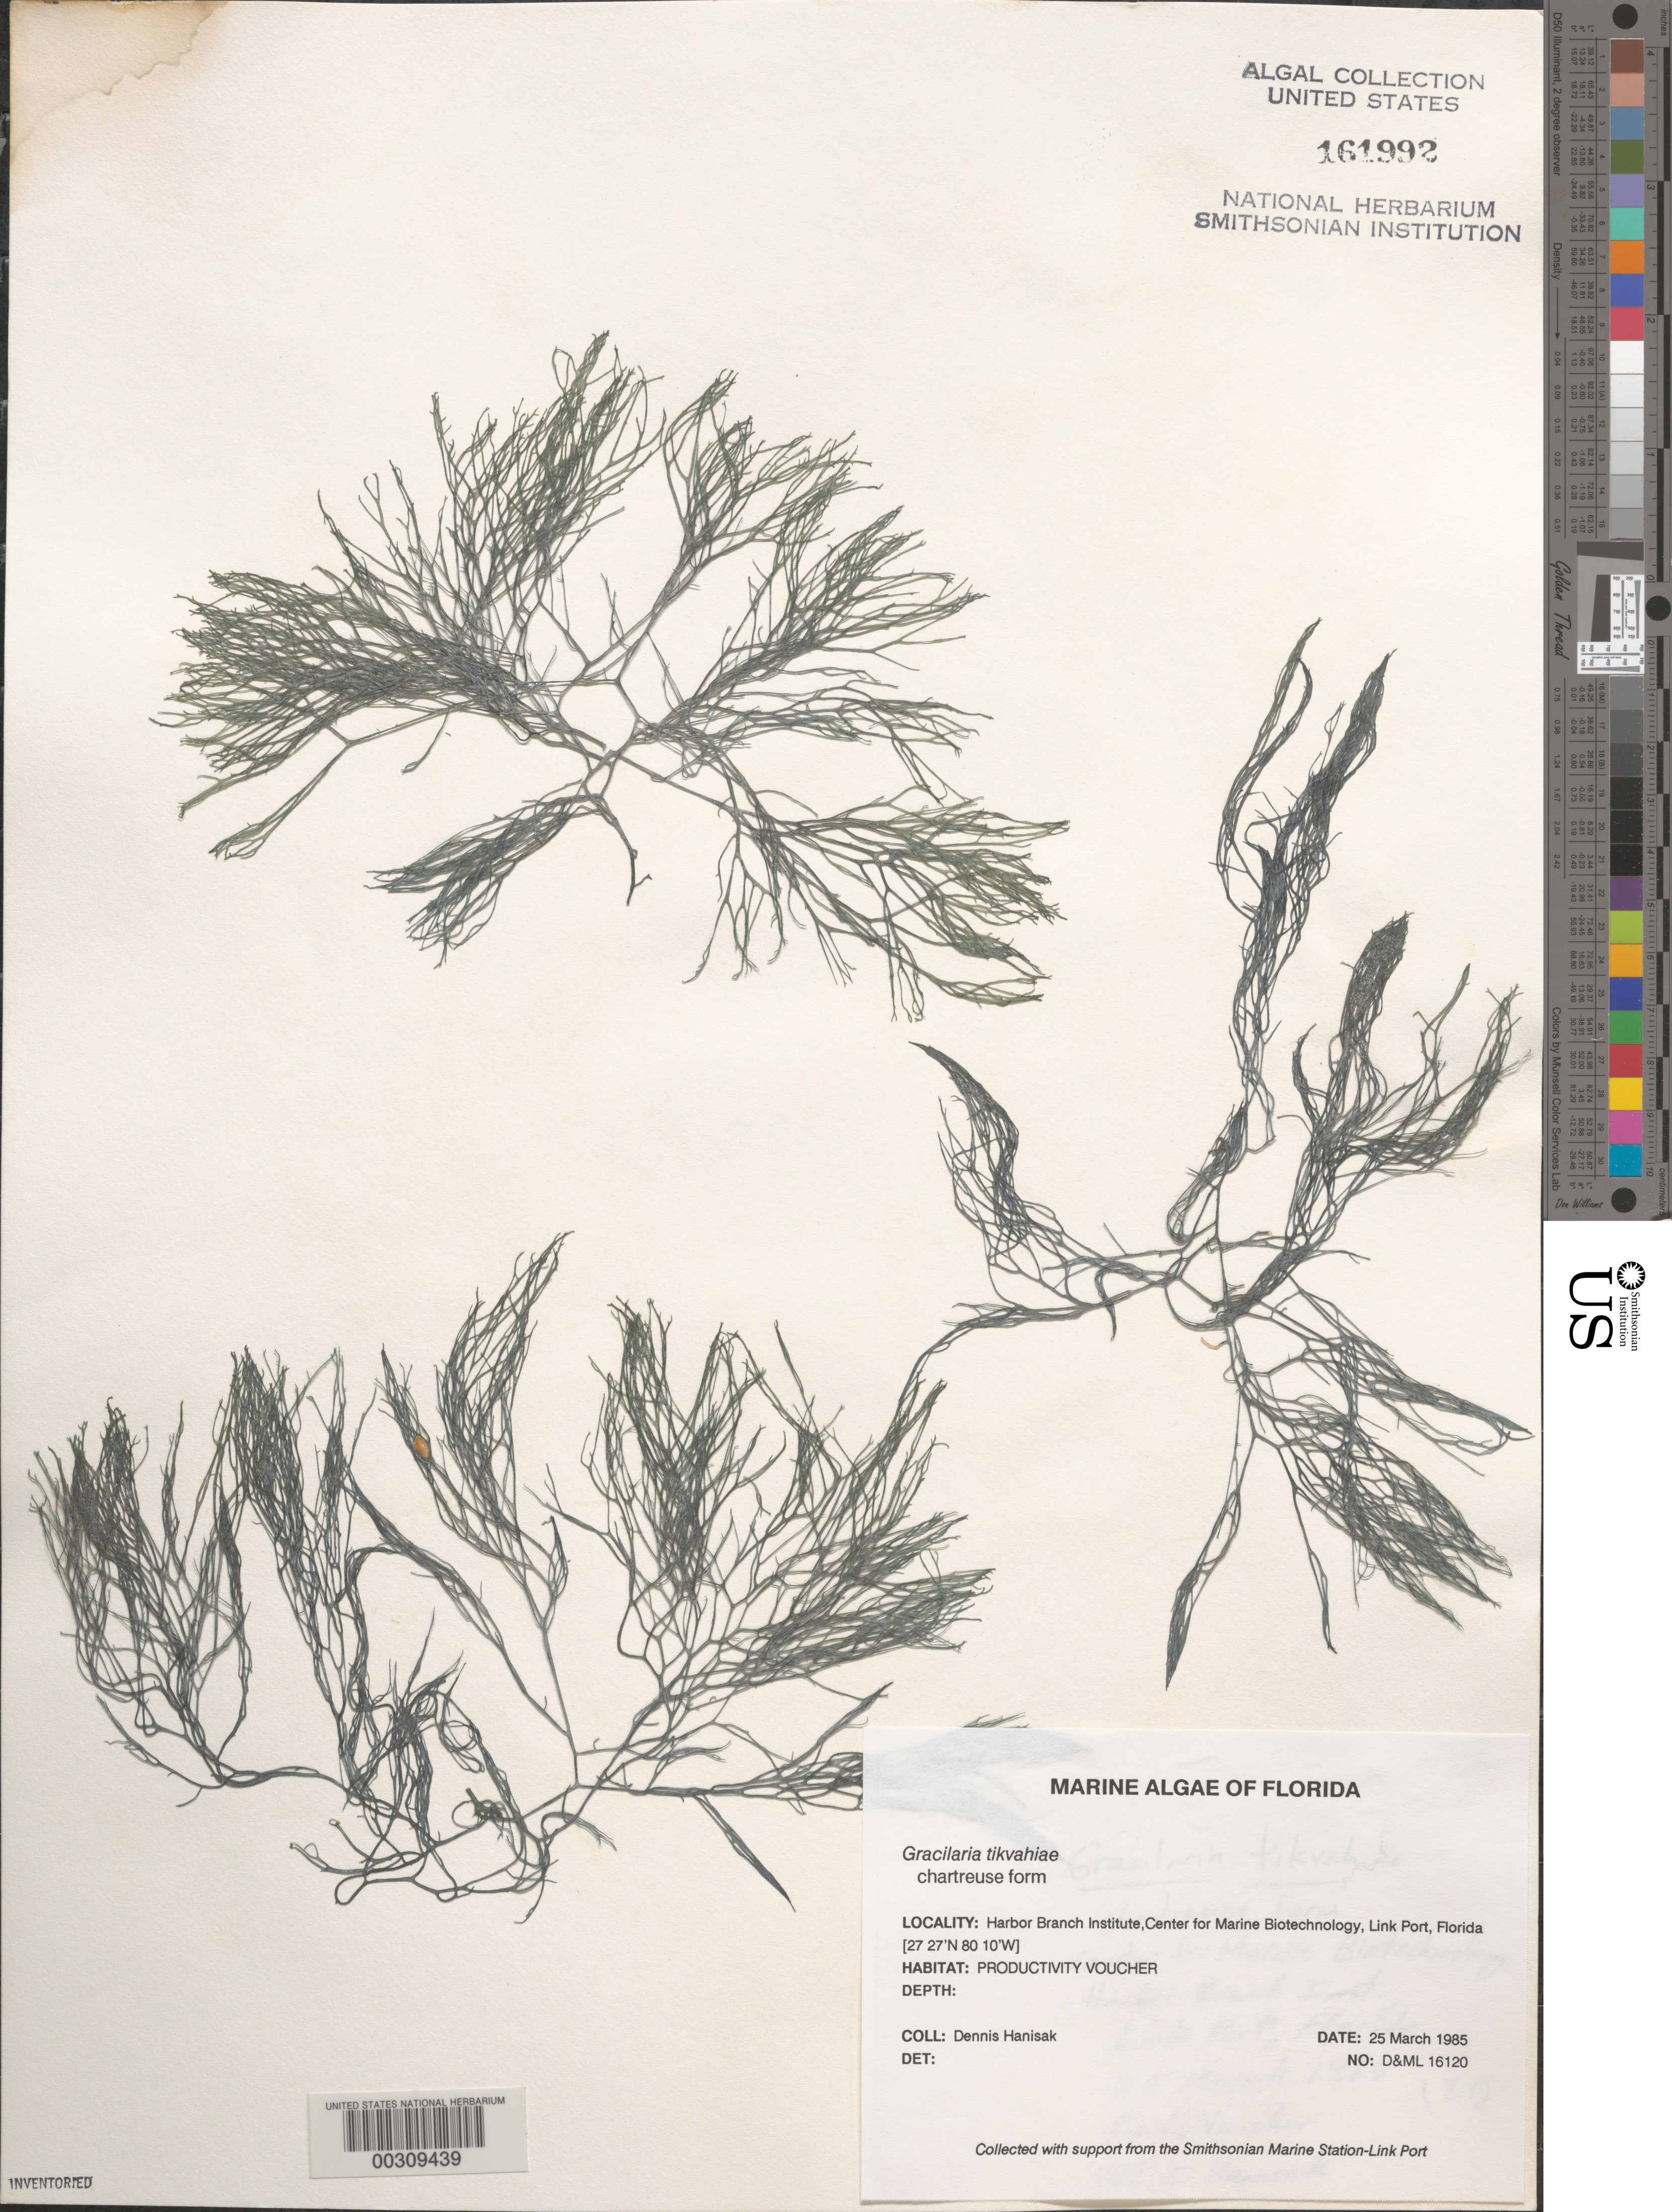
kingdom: Plantae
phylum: Rhodophyta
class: Florideophyceae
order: Gracilariales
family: Gracilariaceae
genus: Gracilaria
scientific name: Gracilaria tikvahiae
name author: McLachlan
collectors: M. Hanisak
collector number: D&ML 16120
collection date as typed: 25 Mar 1985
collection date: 1985-03-25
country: United States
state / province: Florida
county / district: Saint Lucie County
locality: Harbor Branch Oceanographic Institutue, Center for Marine Biotechnology, Link Port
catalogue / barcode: US 161992